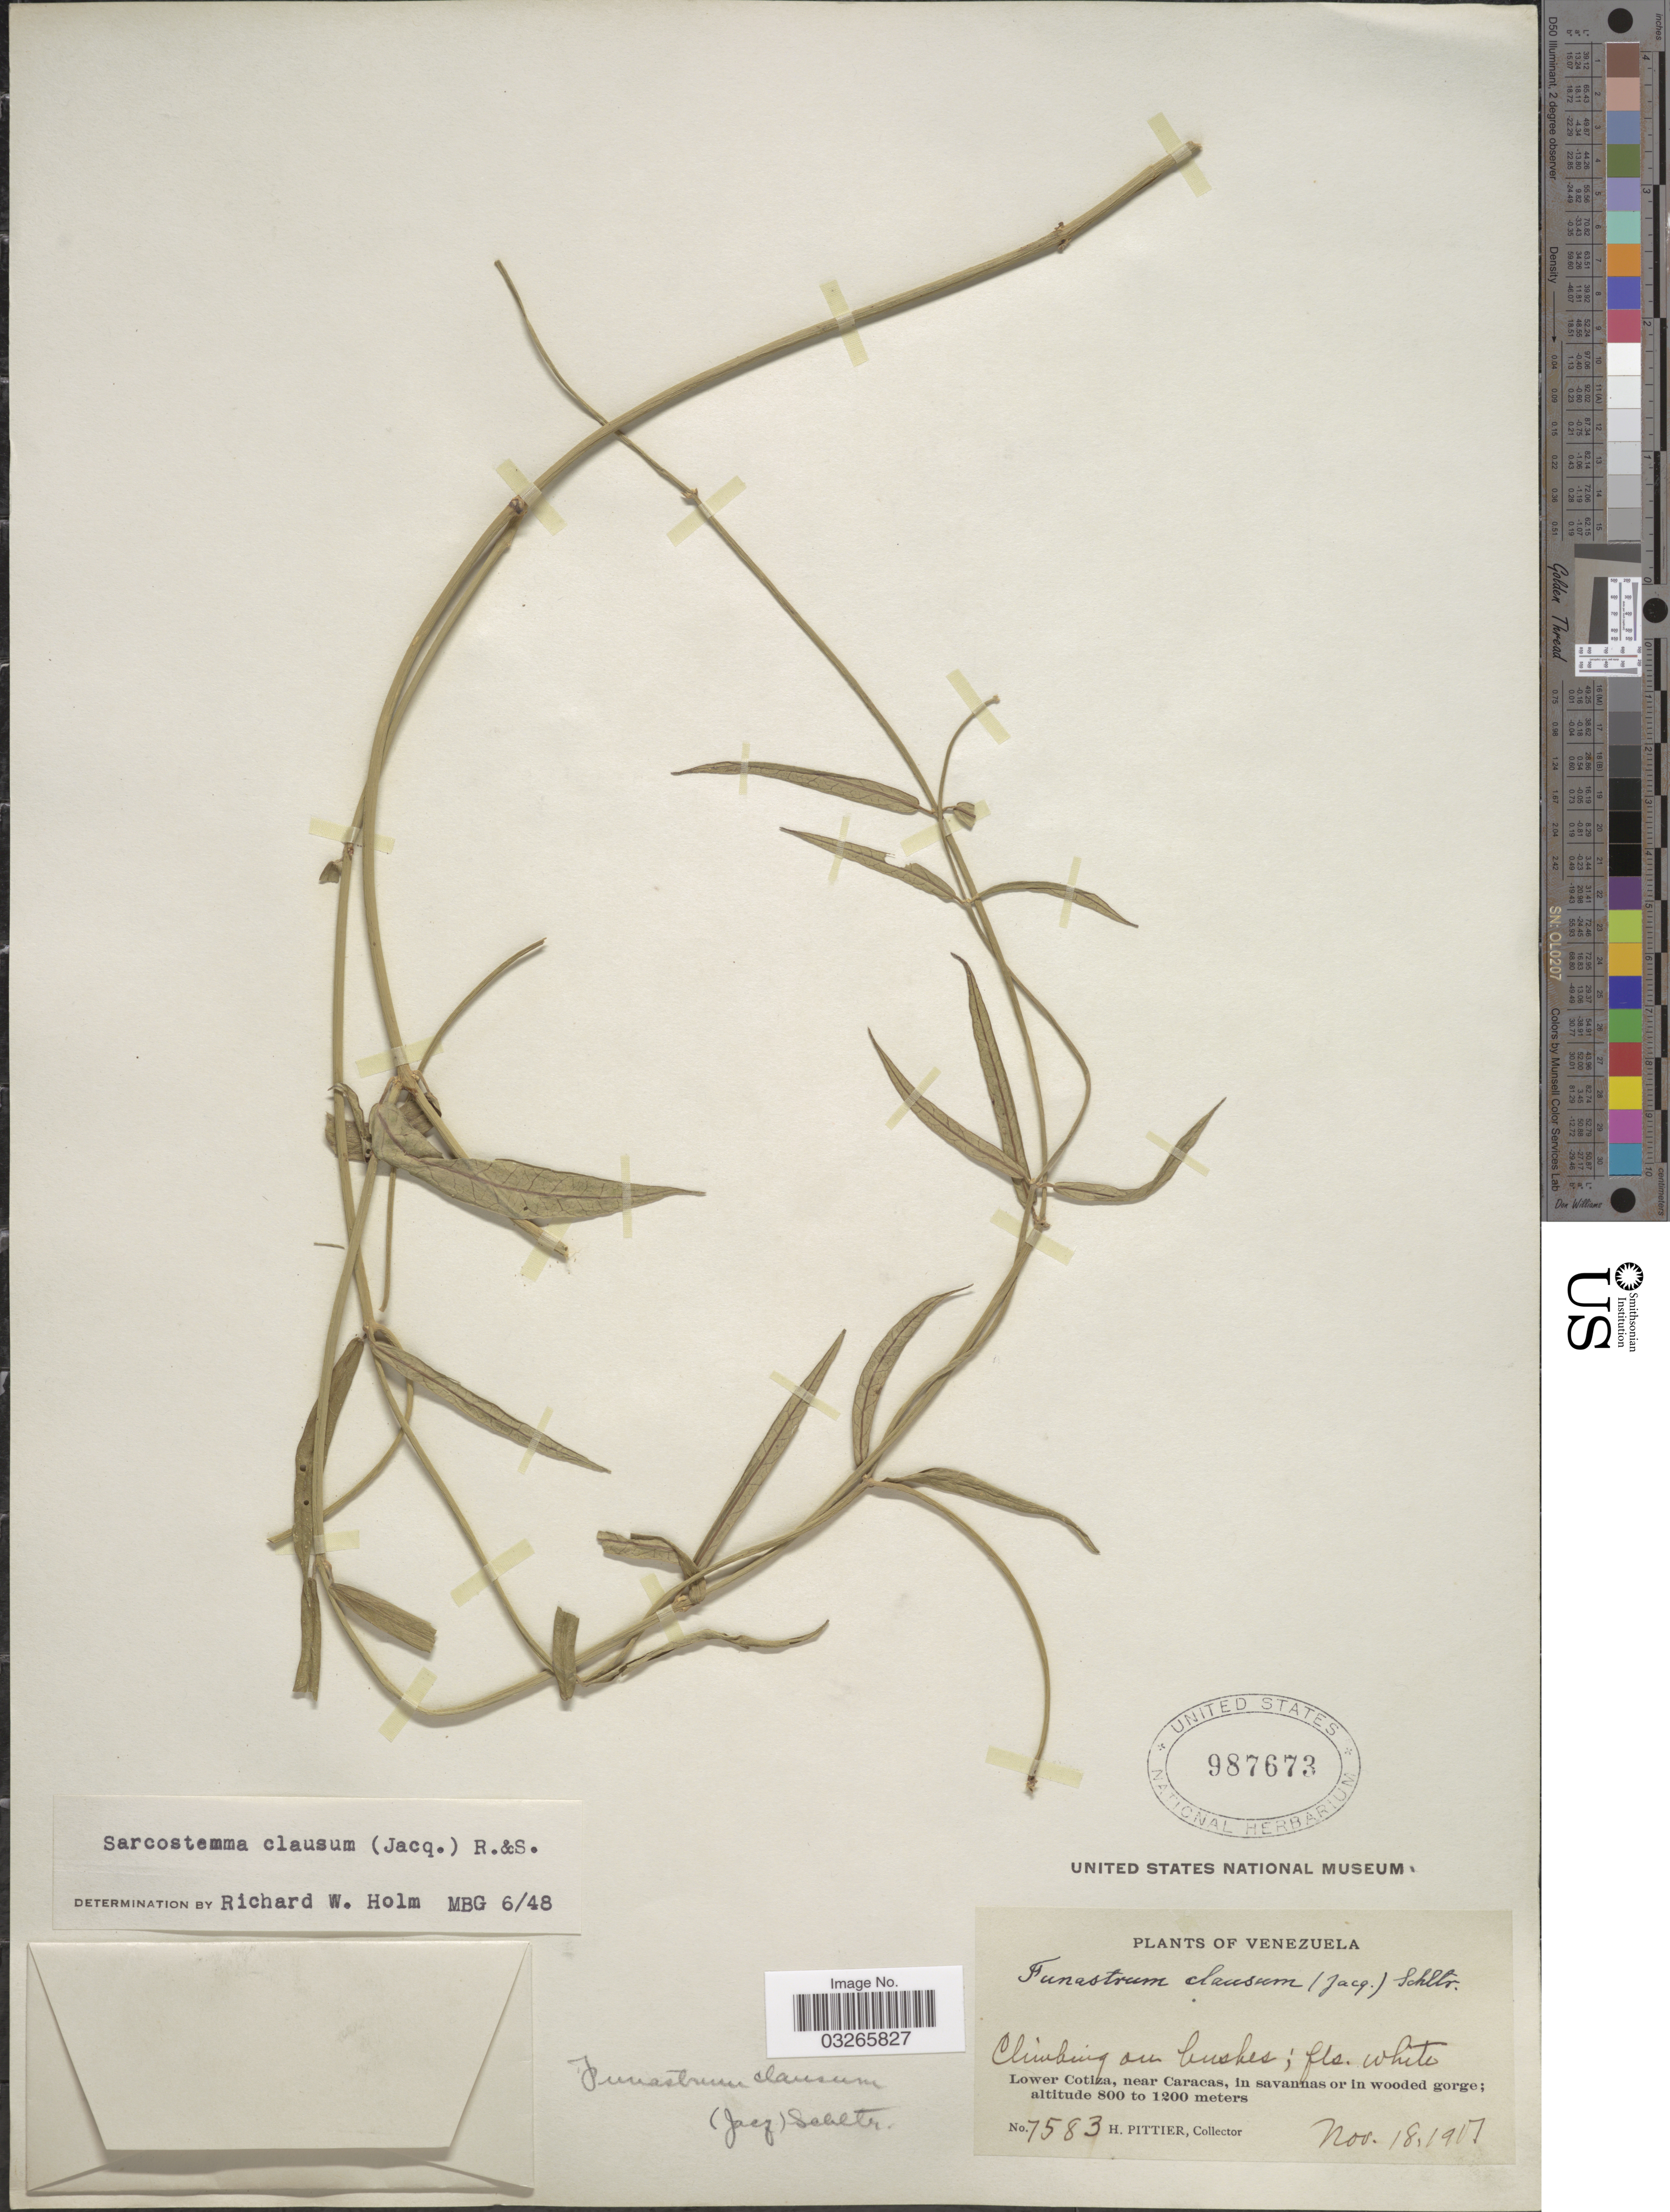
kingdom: Plantae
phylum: Tracheophyta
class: Magnoliopsida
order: Gentianales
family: Apocynaceae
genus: Sarcostemma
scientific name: Sarcostemma clausum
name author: (Jacq.) Schult.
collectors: H. F. Pittier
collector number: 7583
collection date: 1917-11-18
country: Venezuela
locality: Lower Cotiza, near Caracas.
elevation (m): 800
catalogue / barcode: US 987673